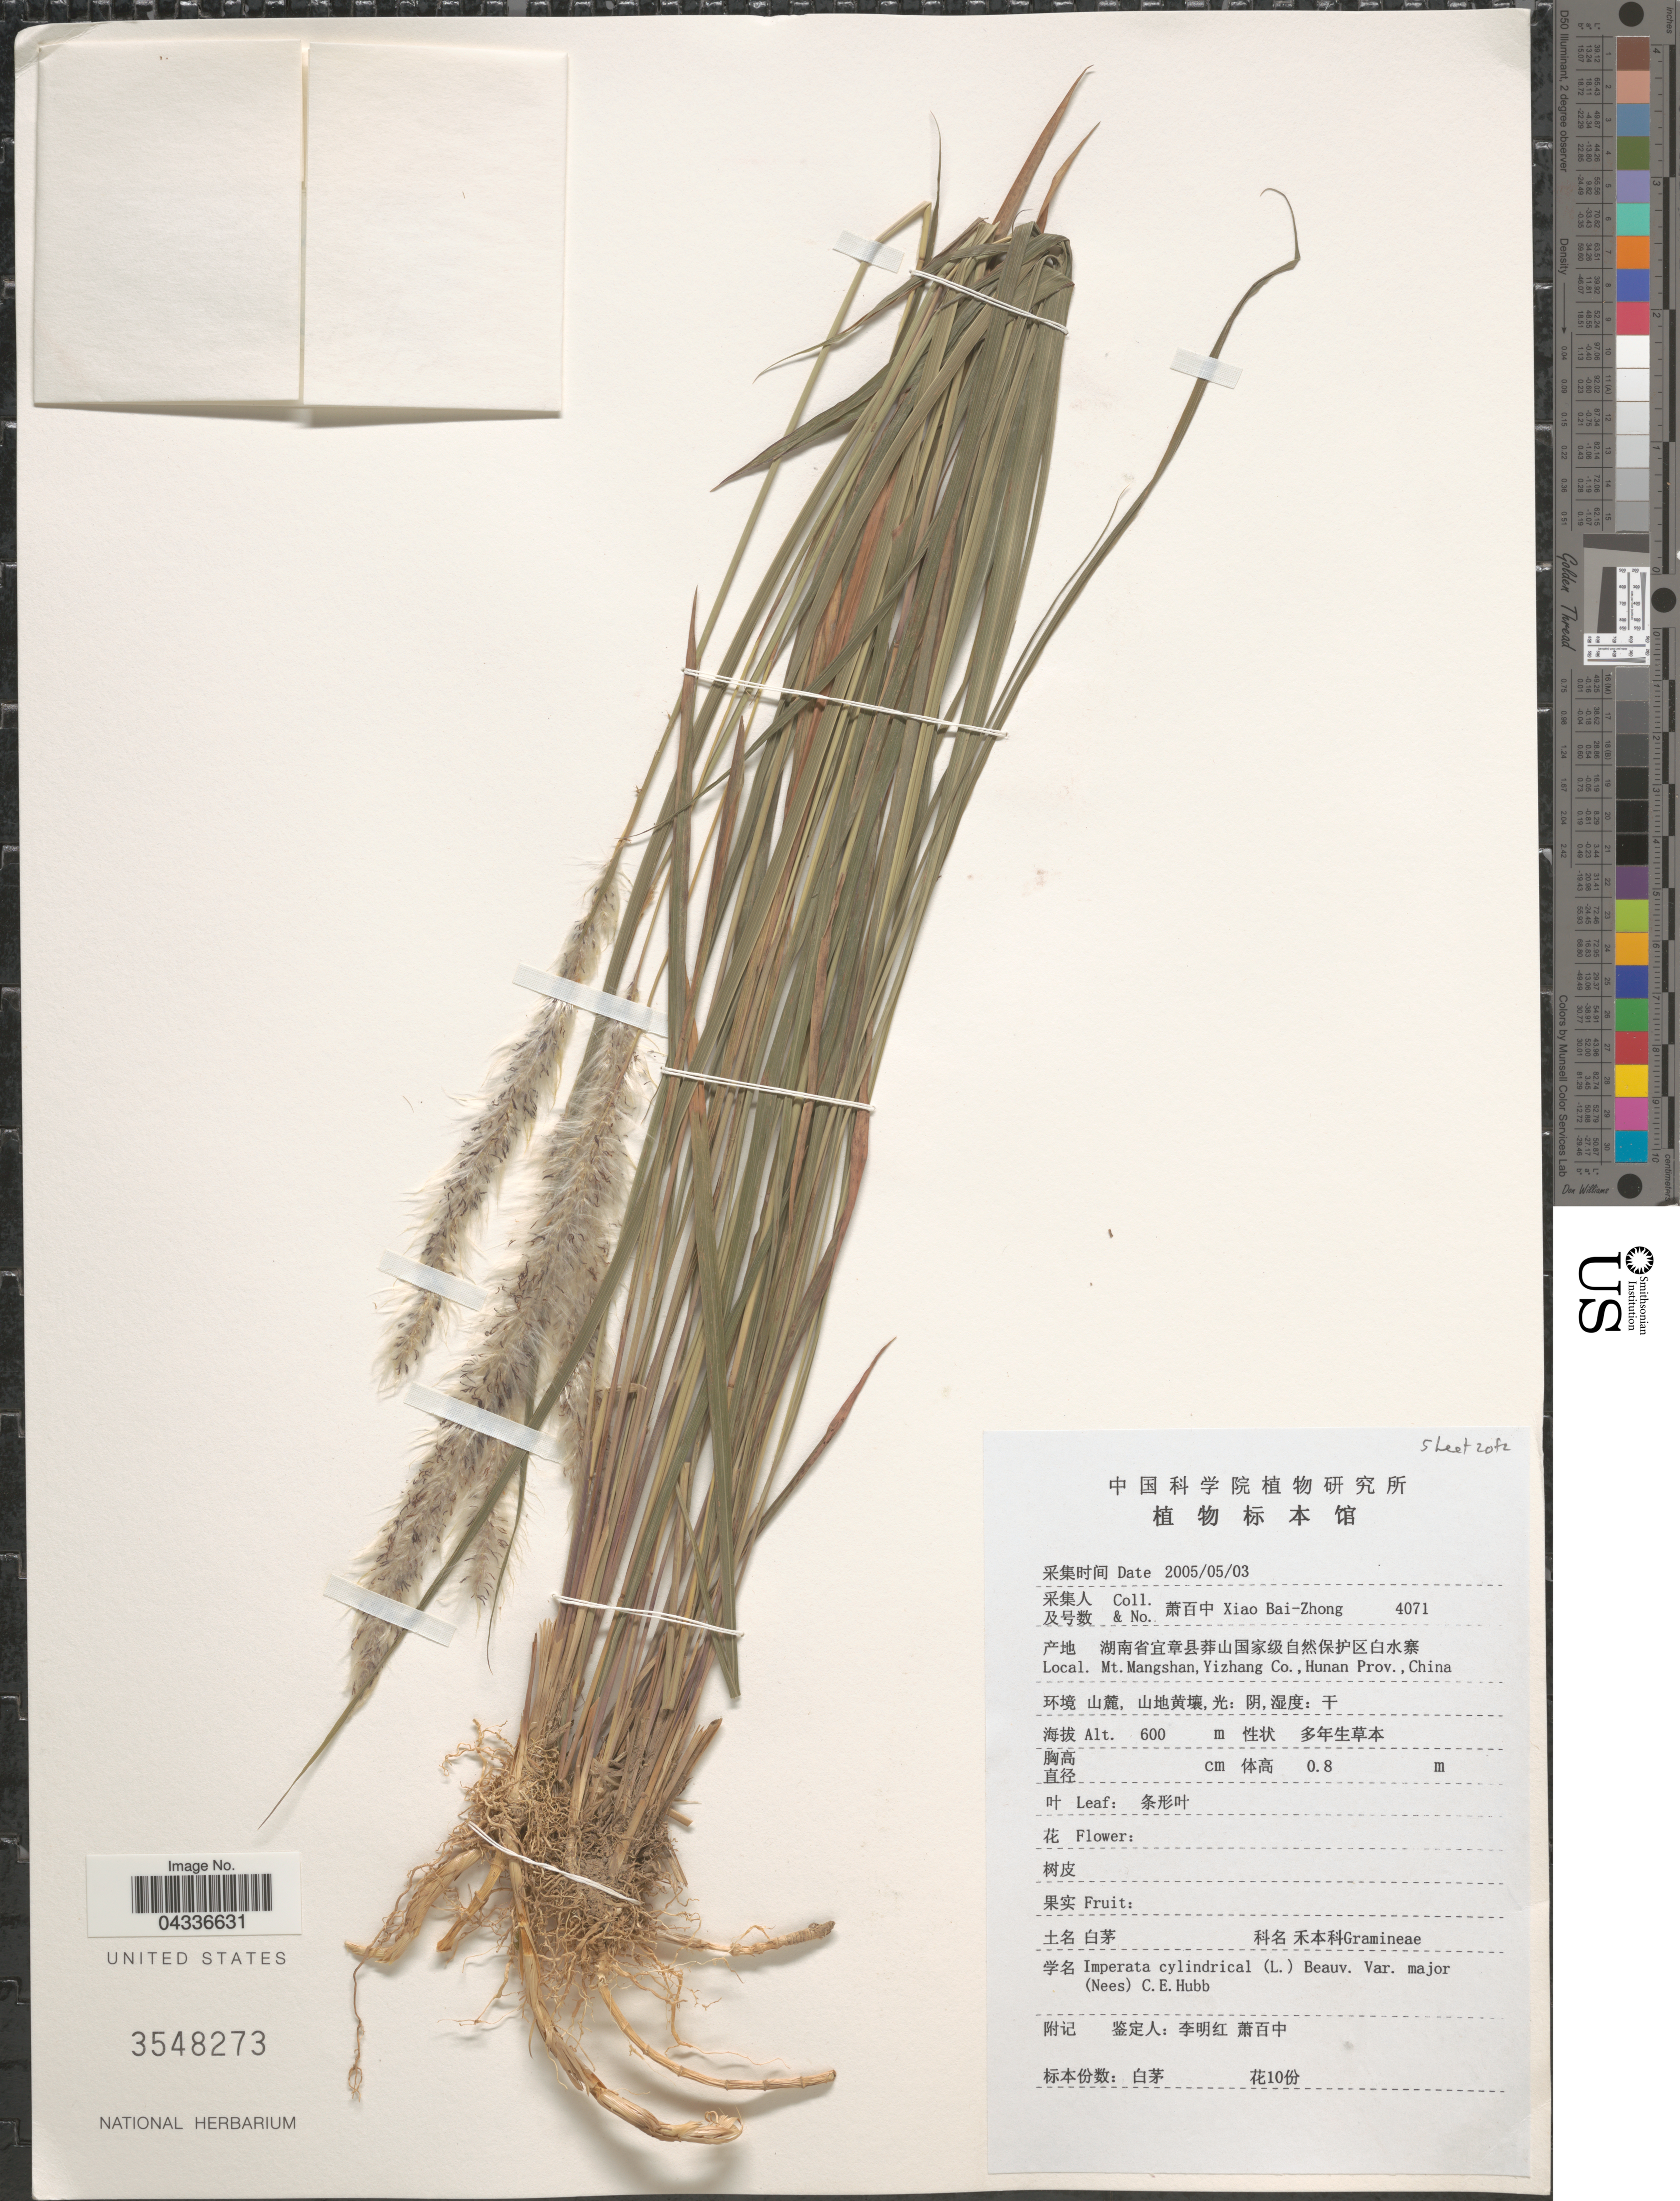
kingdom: Plantae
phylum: Tracheophyta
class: Liliopsida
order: Poales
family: Poaceae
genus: Imperata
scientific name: Imperata cylindrica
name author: (L.) P. Beauv.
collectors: B. Z. Xiao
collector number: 4071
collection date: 2005-05-03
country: China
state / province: Hunan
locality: Mt.Mangshan, Yizhang Co.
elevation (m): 600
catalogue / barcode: US 3548273